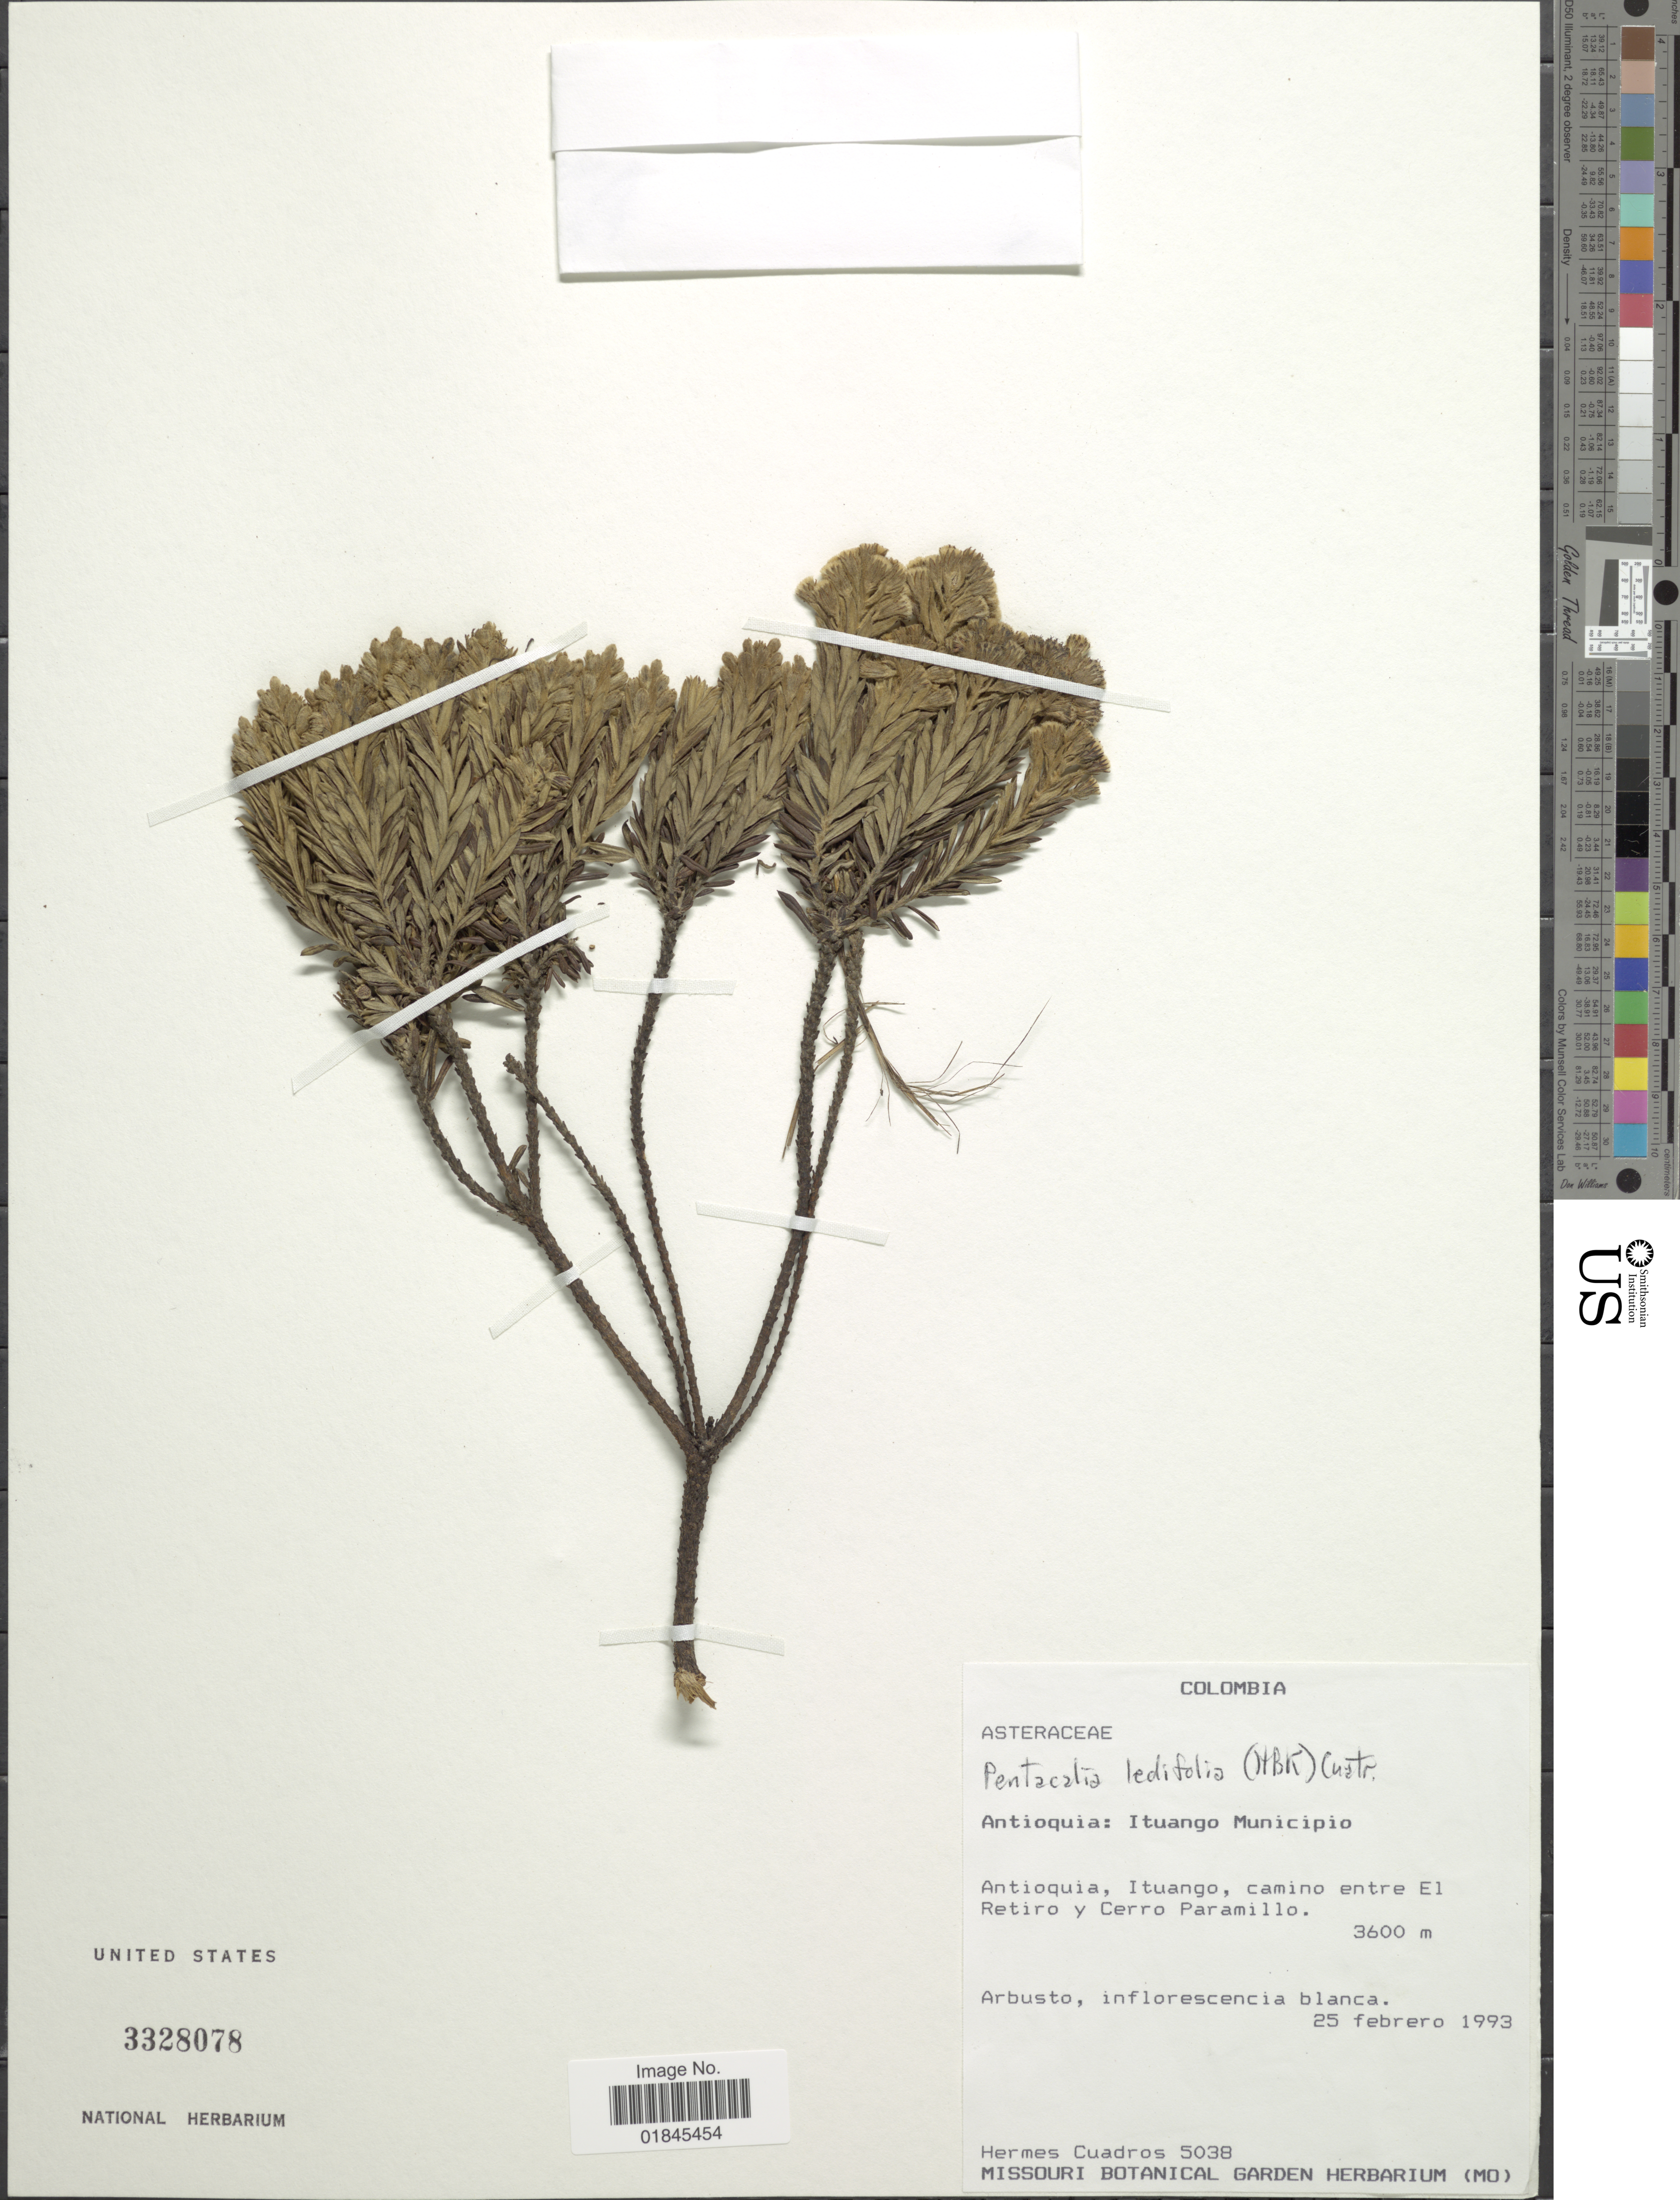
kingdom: Plantae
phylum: Tracheophyta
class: Magnoliopsida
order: Asterales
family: Asteraceae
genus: Pentacalia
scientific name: Pentacalia ledifolia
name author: (Kunth) Cuatrec.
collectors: H. Cuadros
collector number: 5038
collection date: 1993-02-25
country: Colombia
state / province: Antioquia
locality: Antioquia: Ituango Municipio. Antioquia, Ituango, camino entre El Retiro y Cerro Paramillo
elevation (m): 3600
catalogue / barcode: US 3328078